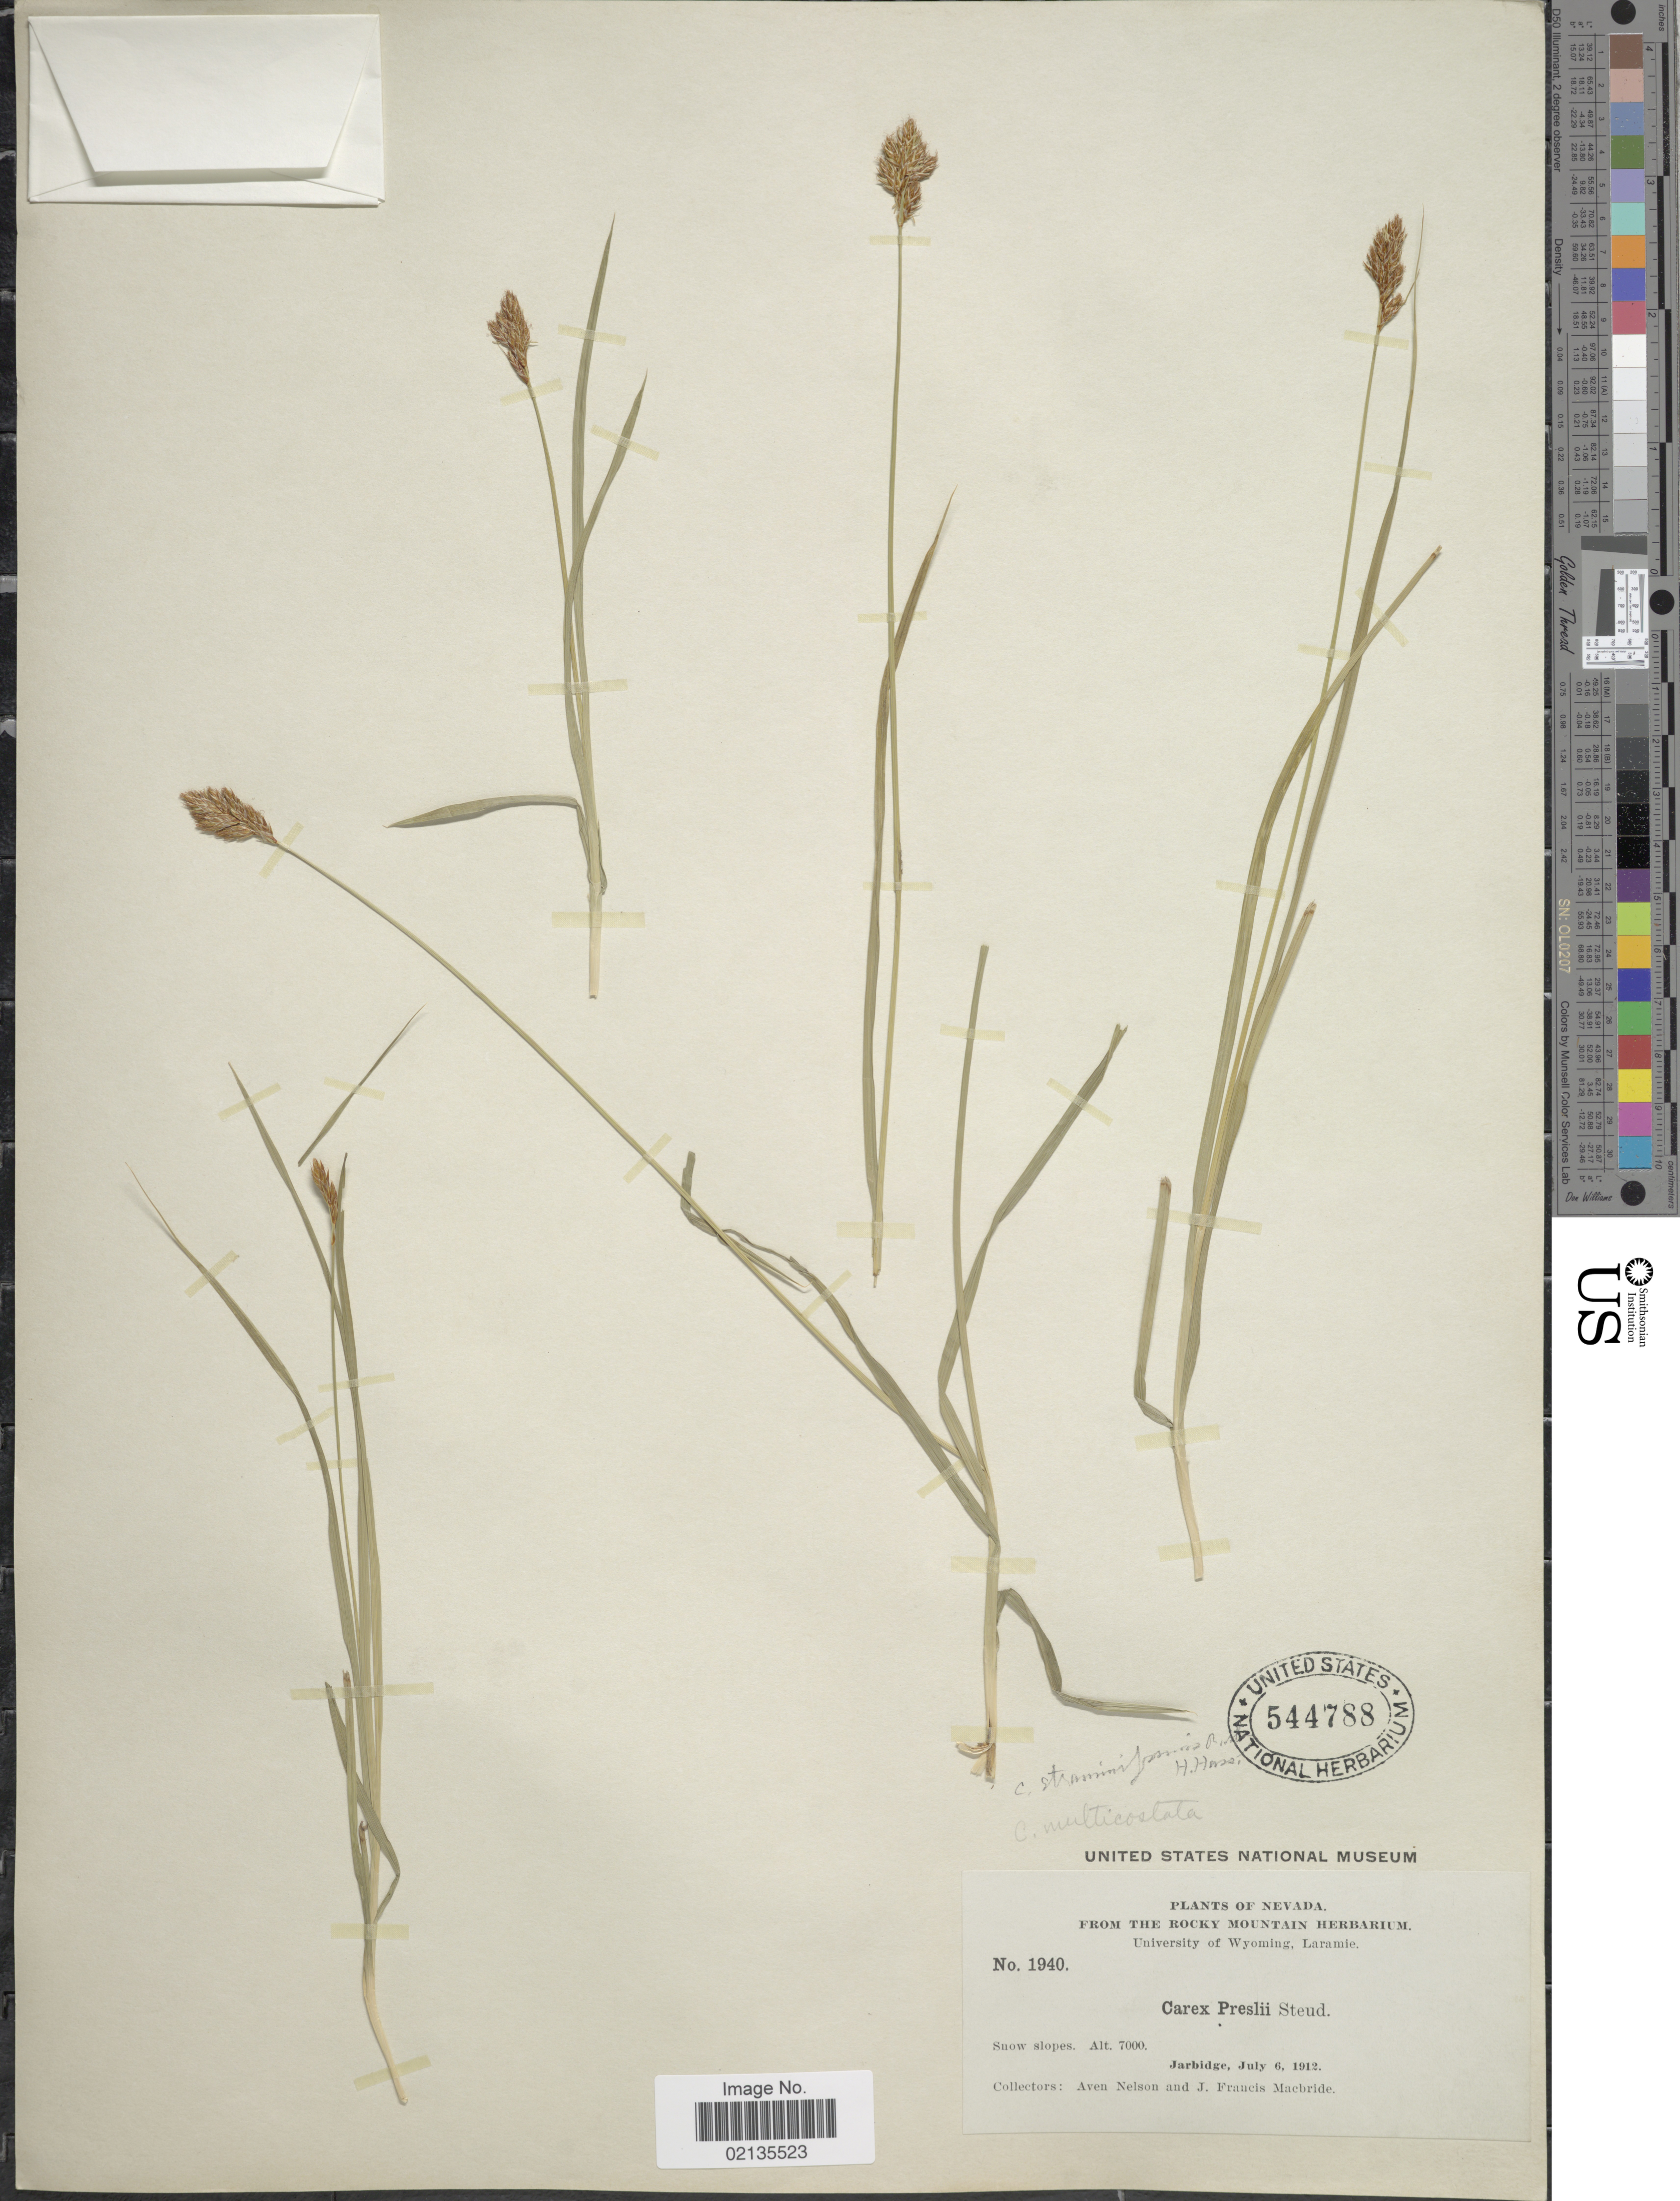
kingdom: Plantae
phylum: Tracheophyta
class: Liliopsida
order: Poales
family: Cyperaceae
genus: Carex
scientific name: Carex straminiformis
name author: L.H. Bailey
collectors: A. Nelson & J. F. Macbride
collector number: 1940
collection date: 1912-07-06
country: United States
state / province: Nevada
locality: Snow slopes, Jarbidge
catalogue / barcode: US 544788